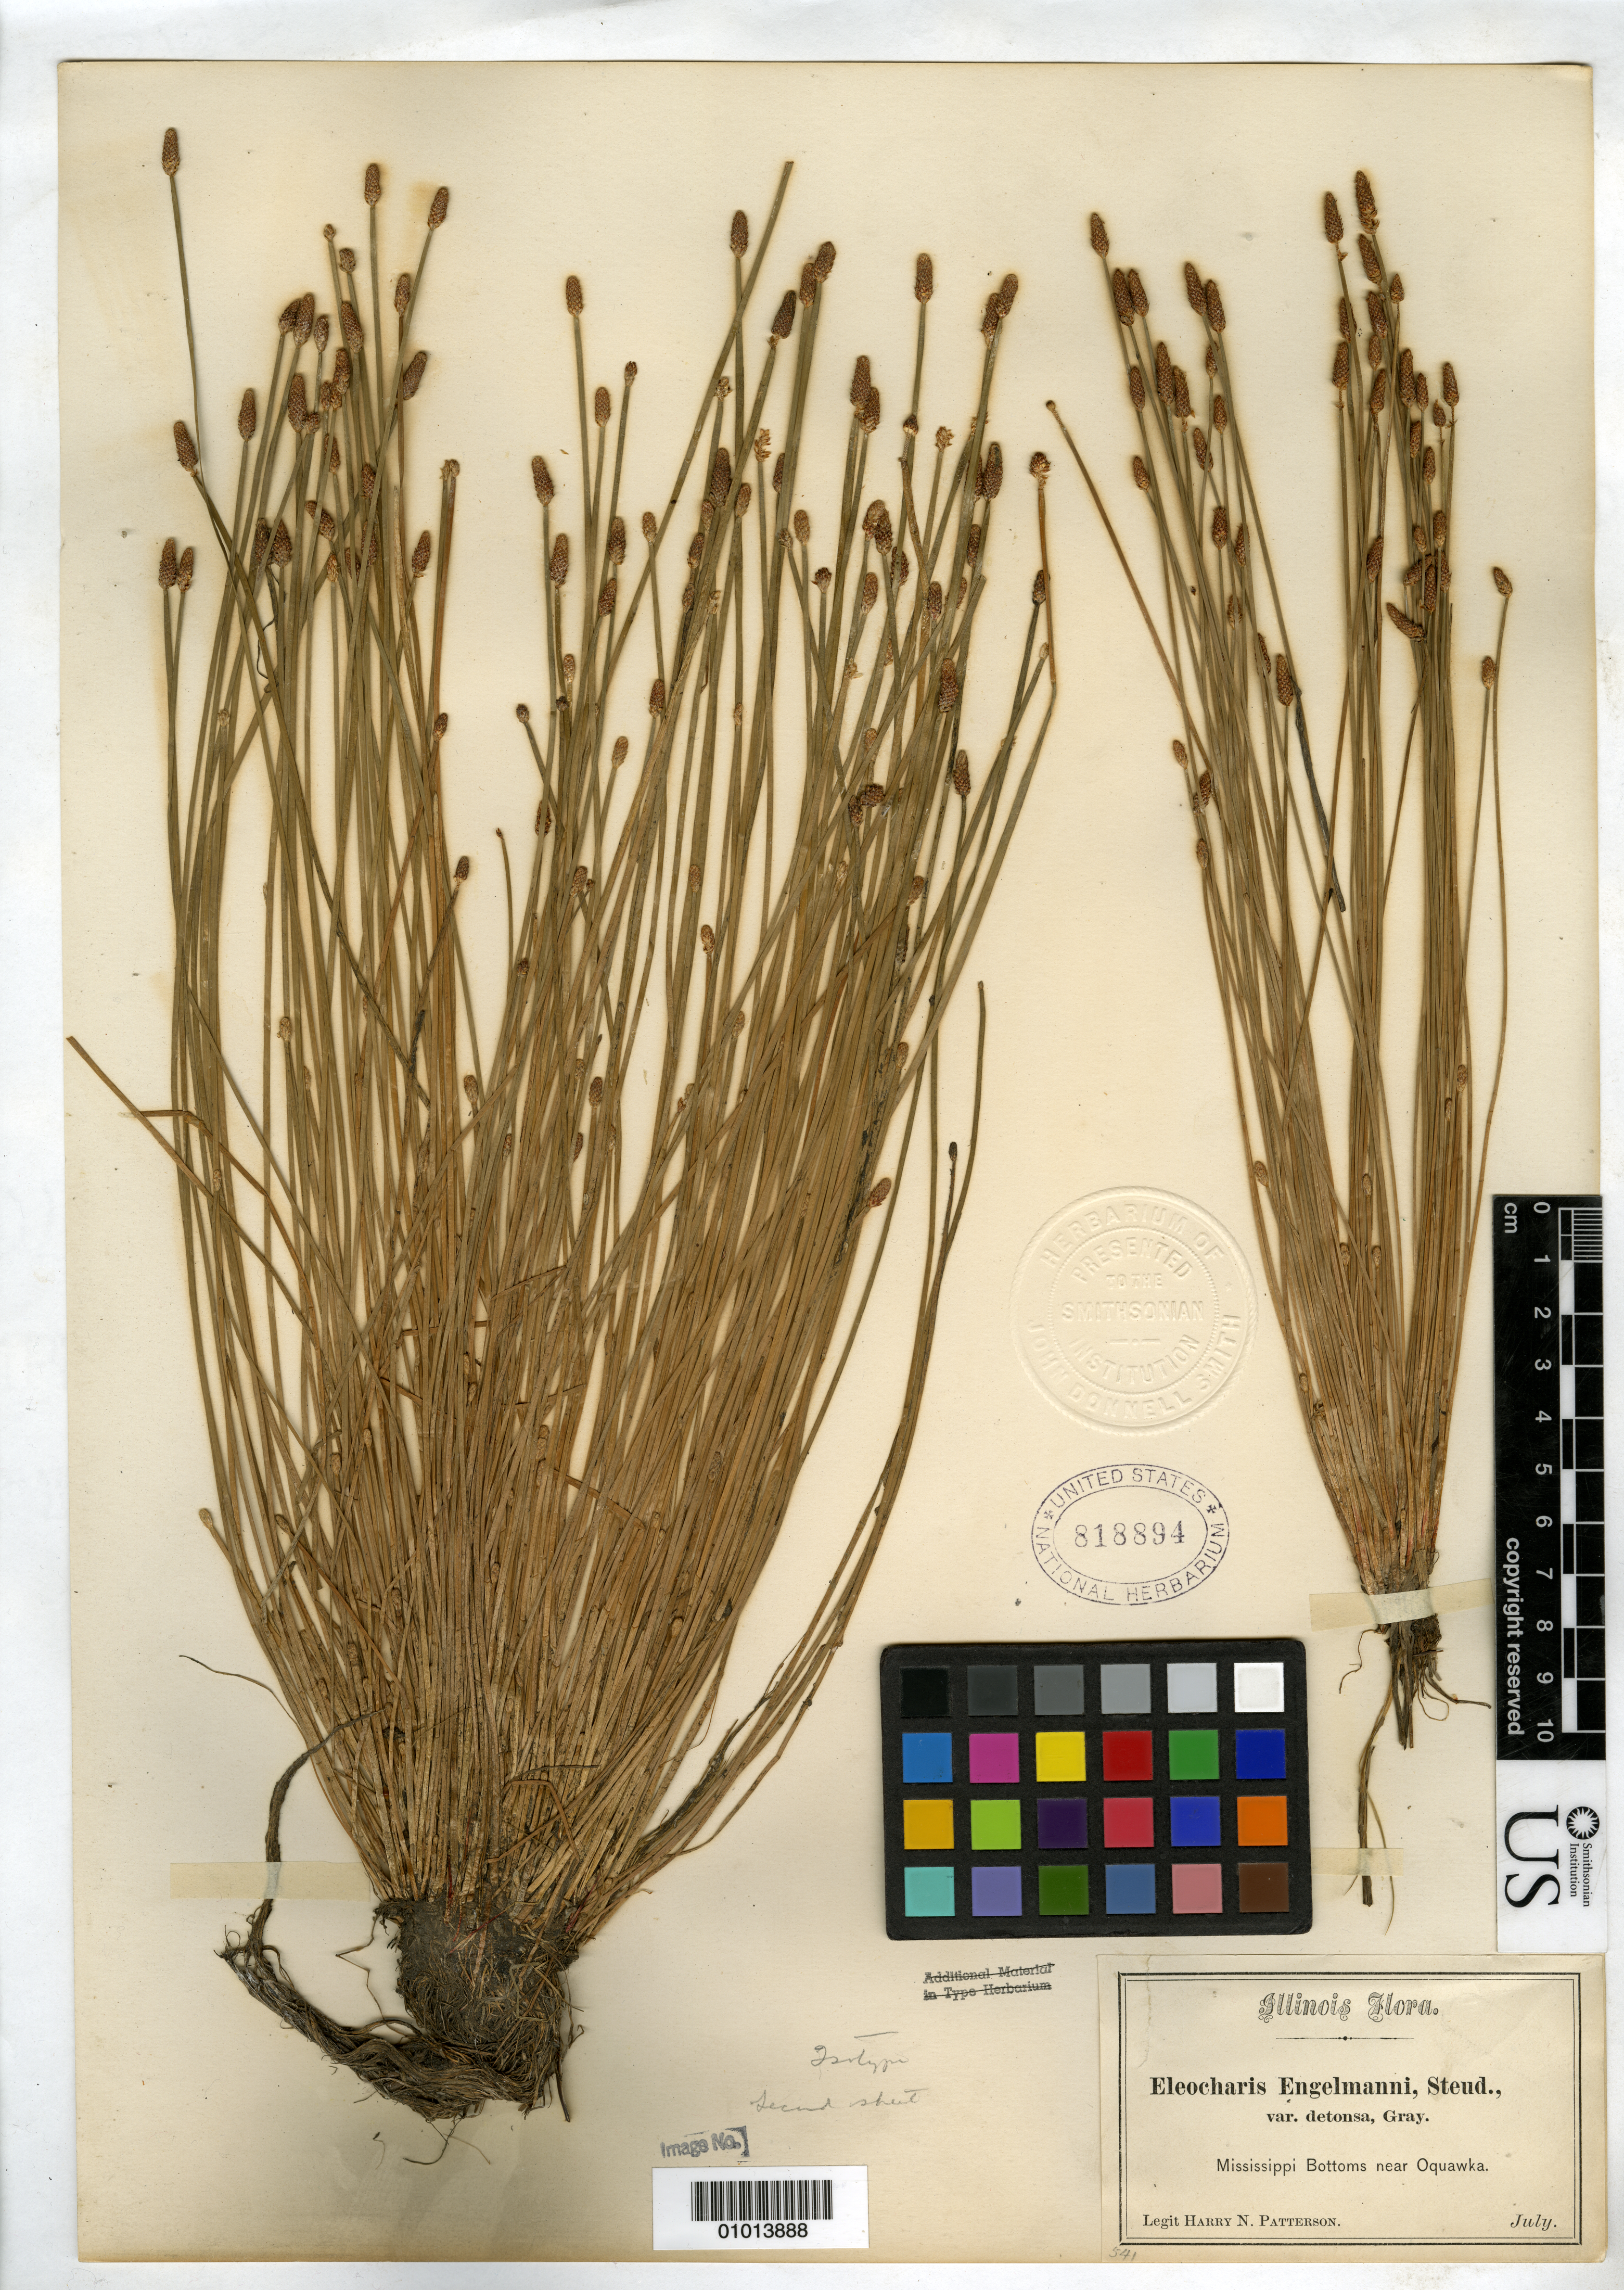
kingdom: Plantae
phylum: Tracheophyta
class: Liliopsida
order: Poales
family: Cyperaceae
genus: Eleocharis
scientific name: Eleocharis engelmannii var. detonsa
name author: A. Gray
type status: Isotype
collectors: H. N. Patterson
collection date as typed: Jul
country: United States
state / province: Illinois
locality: Mississippi Bottoms near Oquawka.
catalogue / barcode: US 818894